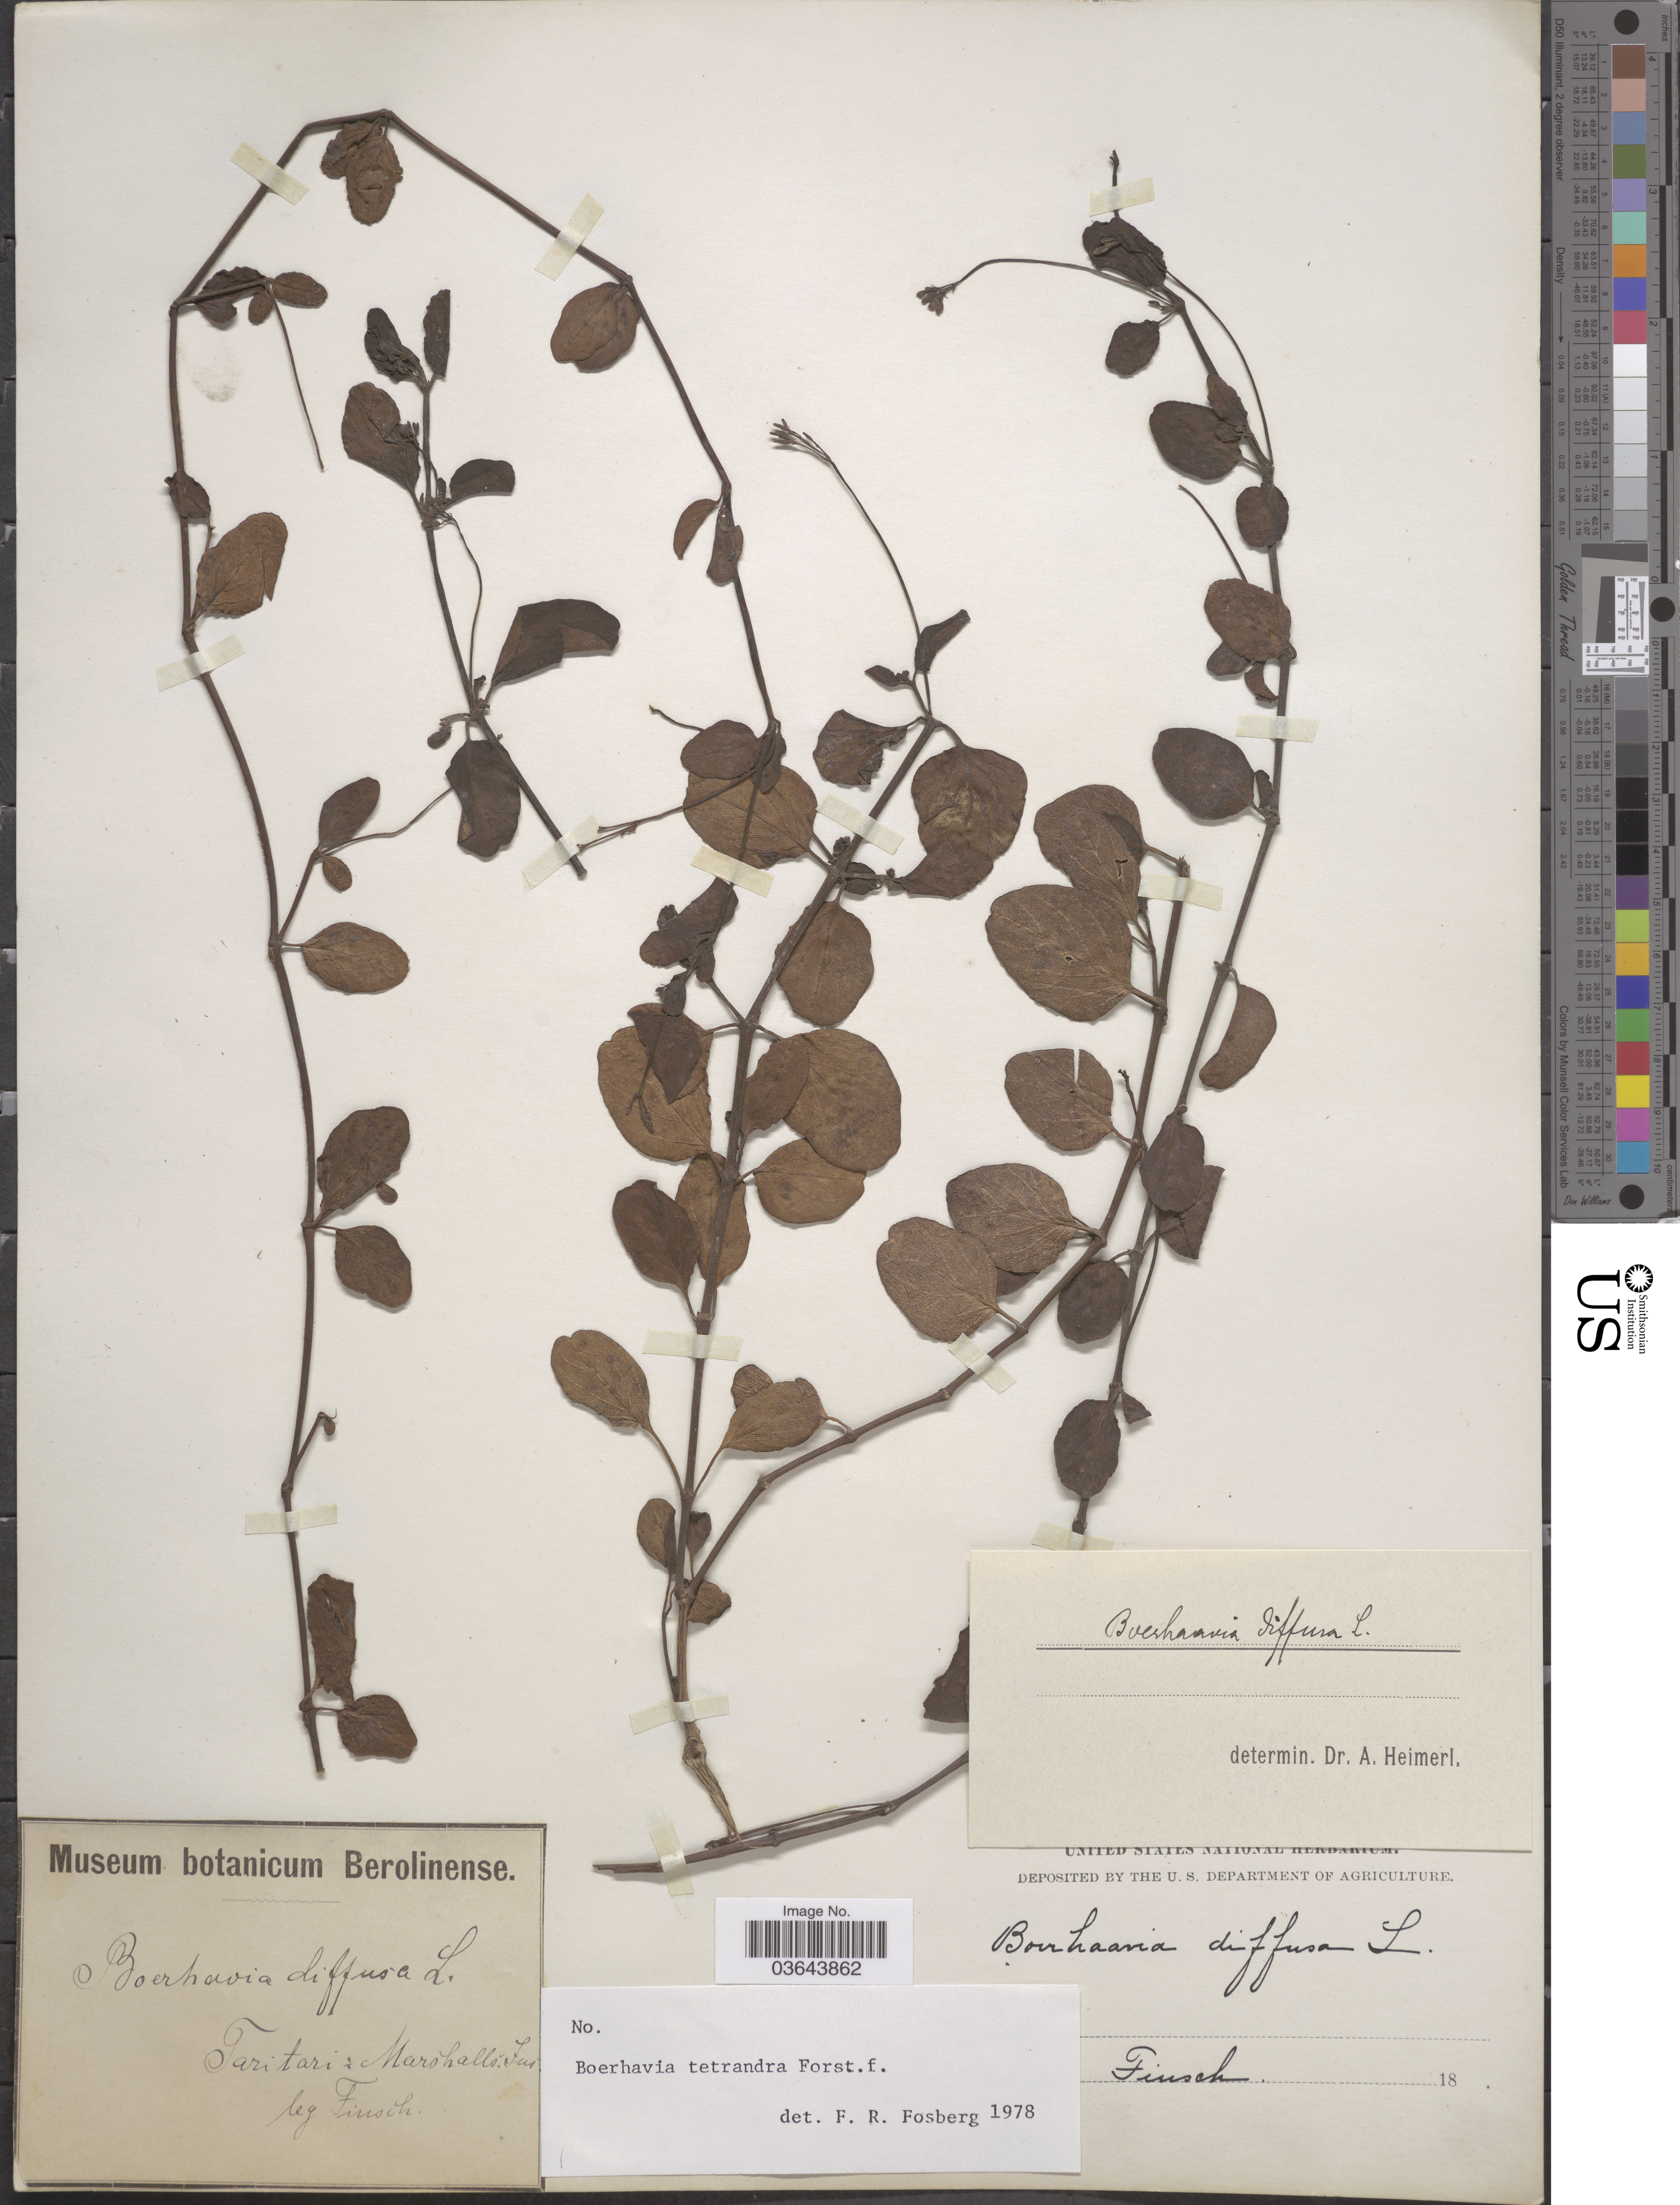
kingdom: Plantae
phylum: Tracheophyta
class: Magnoliopsida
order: Caryophyllales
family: Nyctaginaceae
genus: Boerhavia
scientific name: Boerhavia tetrandra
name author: G. Forst.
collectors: Finsch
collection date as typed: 18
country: Marshall Islands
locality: Taritari.